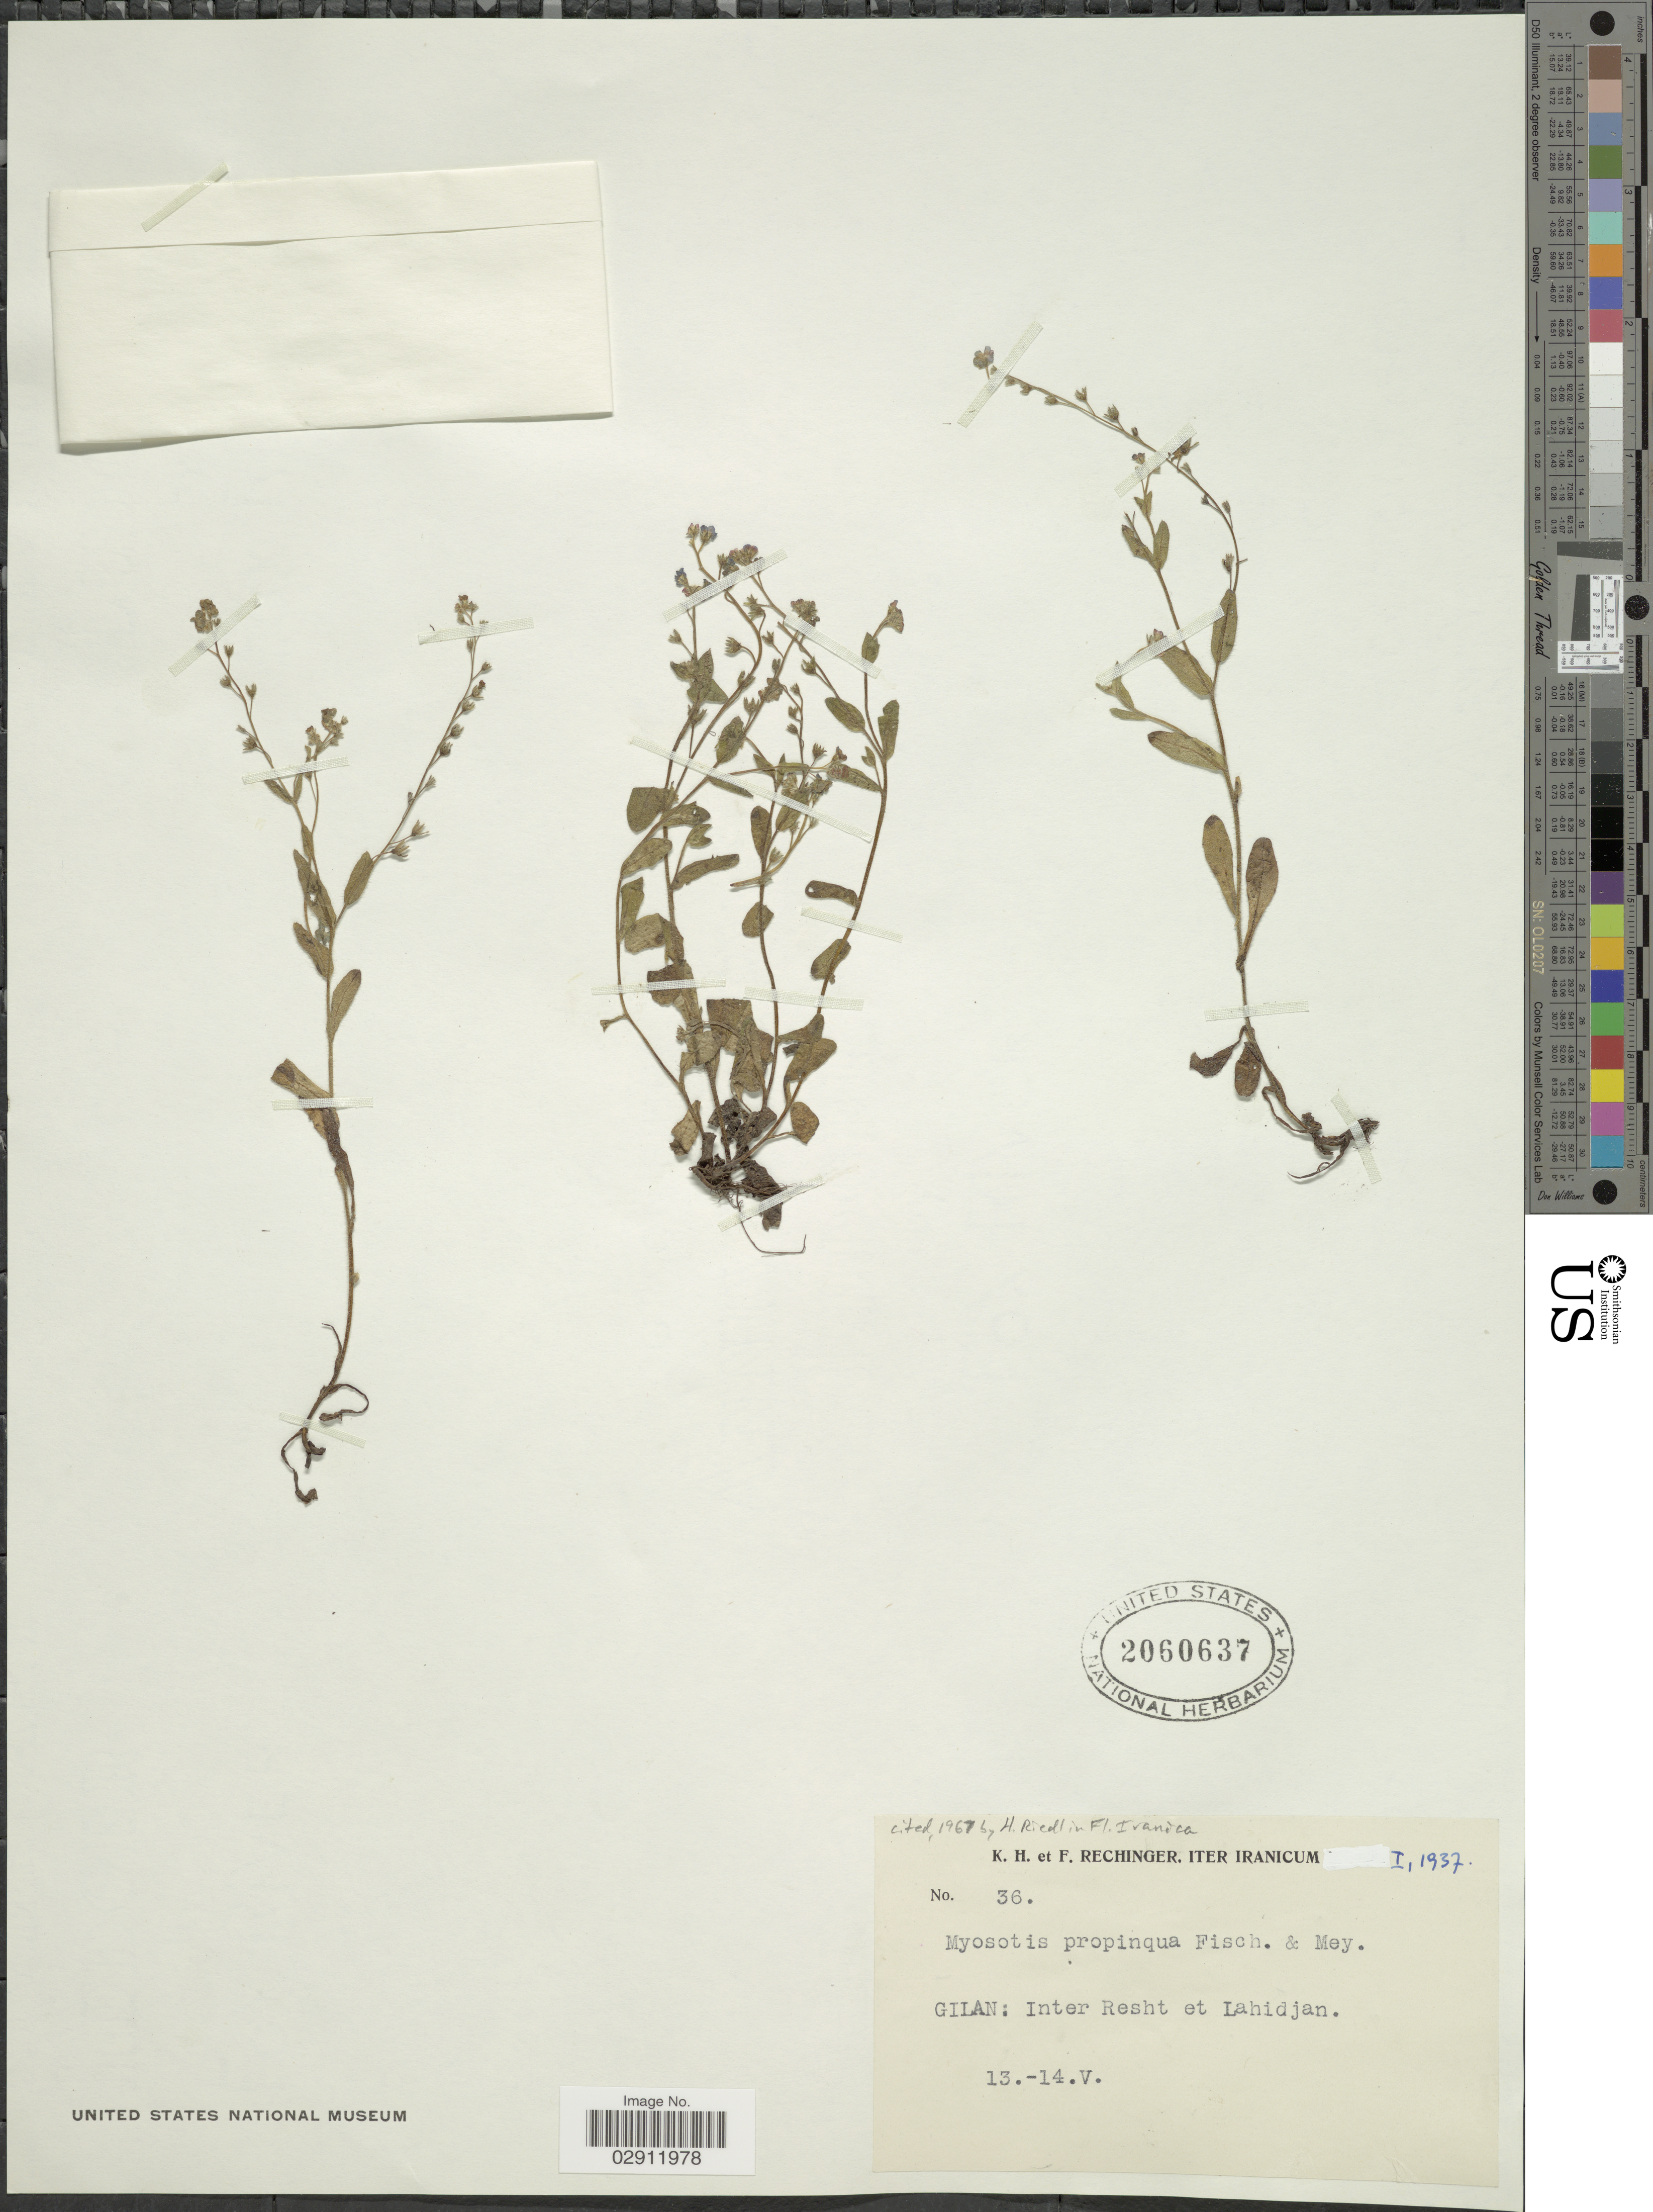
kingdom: Plantae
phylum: Tracheophyta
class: Magnoliopsida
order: Boraginales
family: Boraginaceae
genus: Myosotis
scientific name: Myosotis propinqua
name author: Fisch. & C.A. Mey.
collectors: K. H. Rechinger & F. Rechinger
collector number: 36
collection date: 1937-05-13/1937-05-14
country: Iran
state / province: Gilan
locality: Inter Resht et Lahidjan.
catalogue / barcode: US 2060637